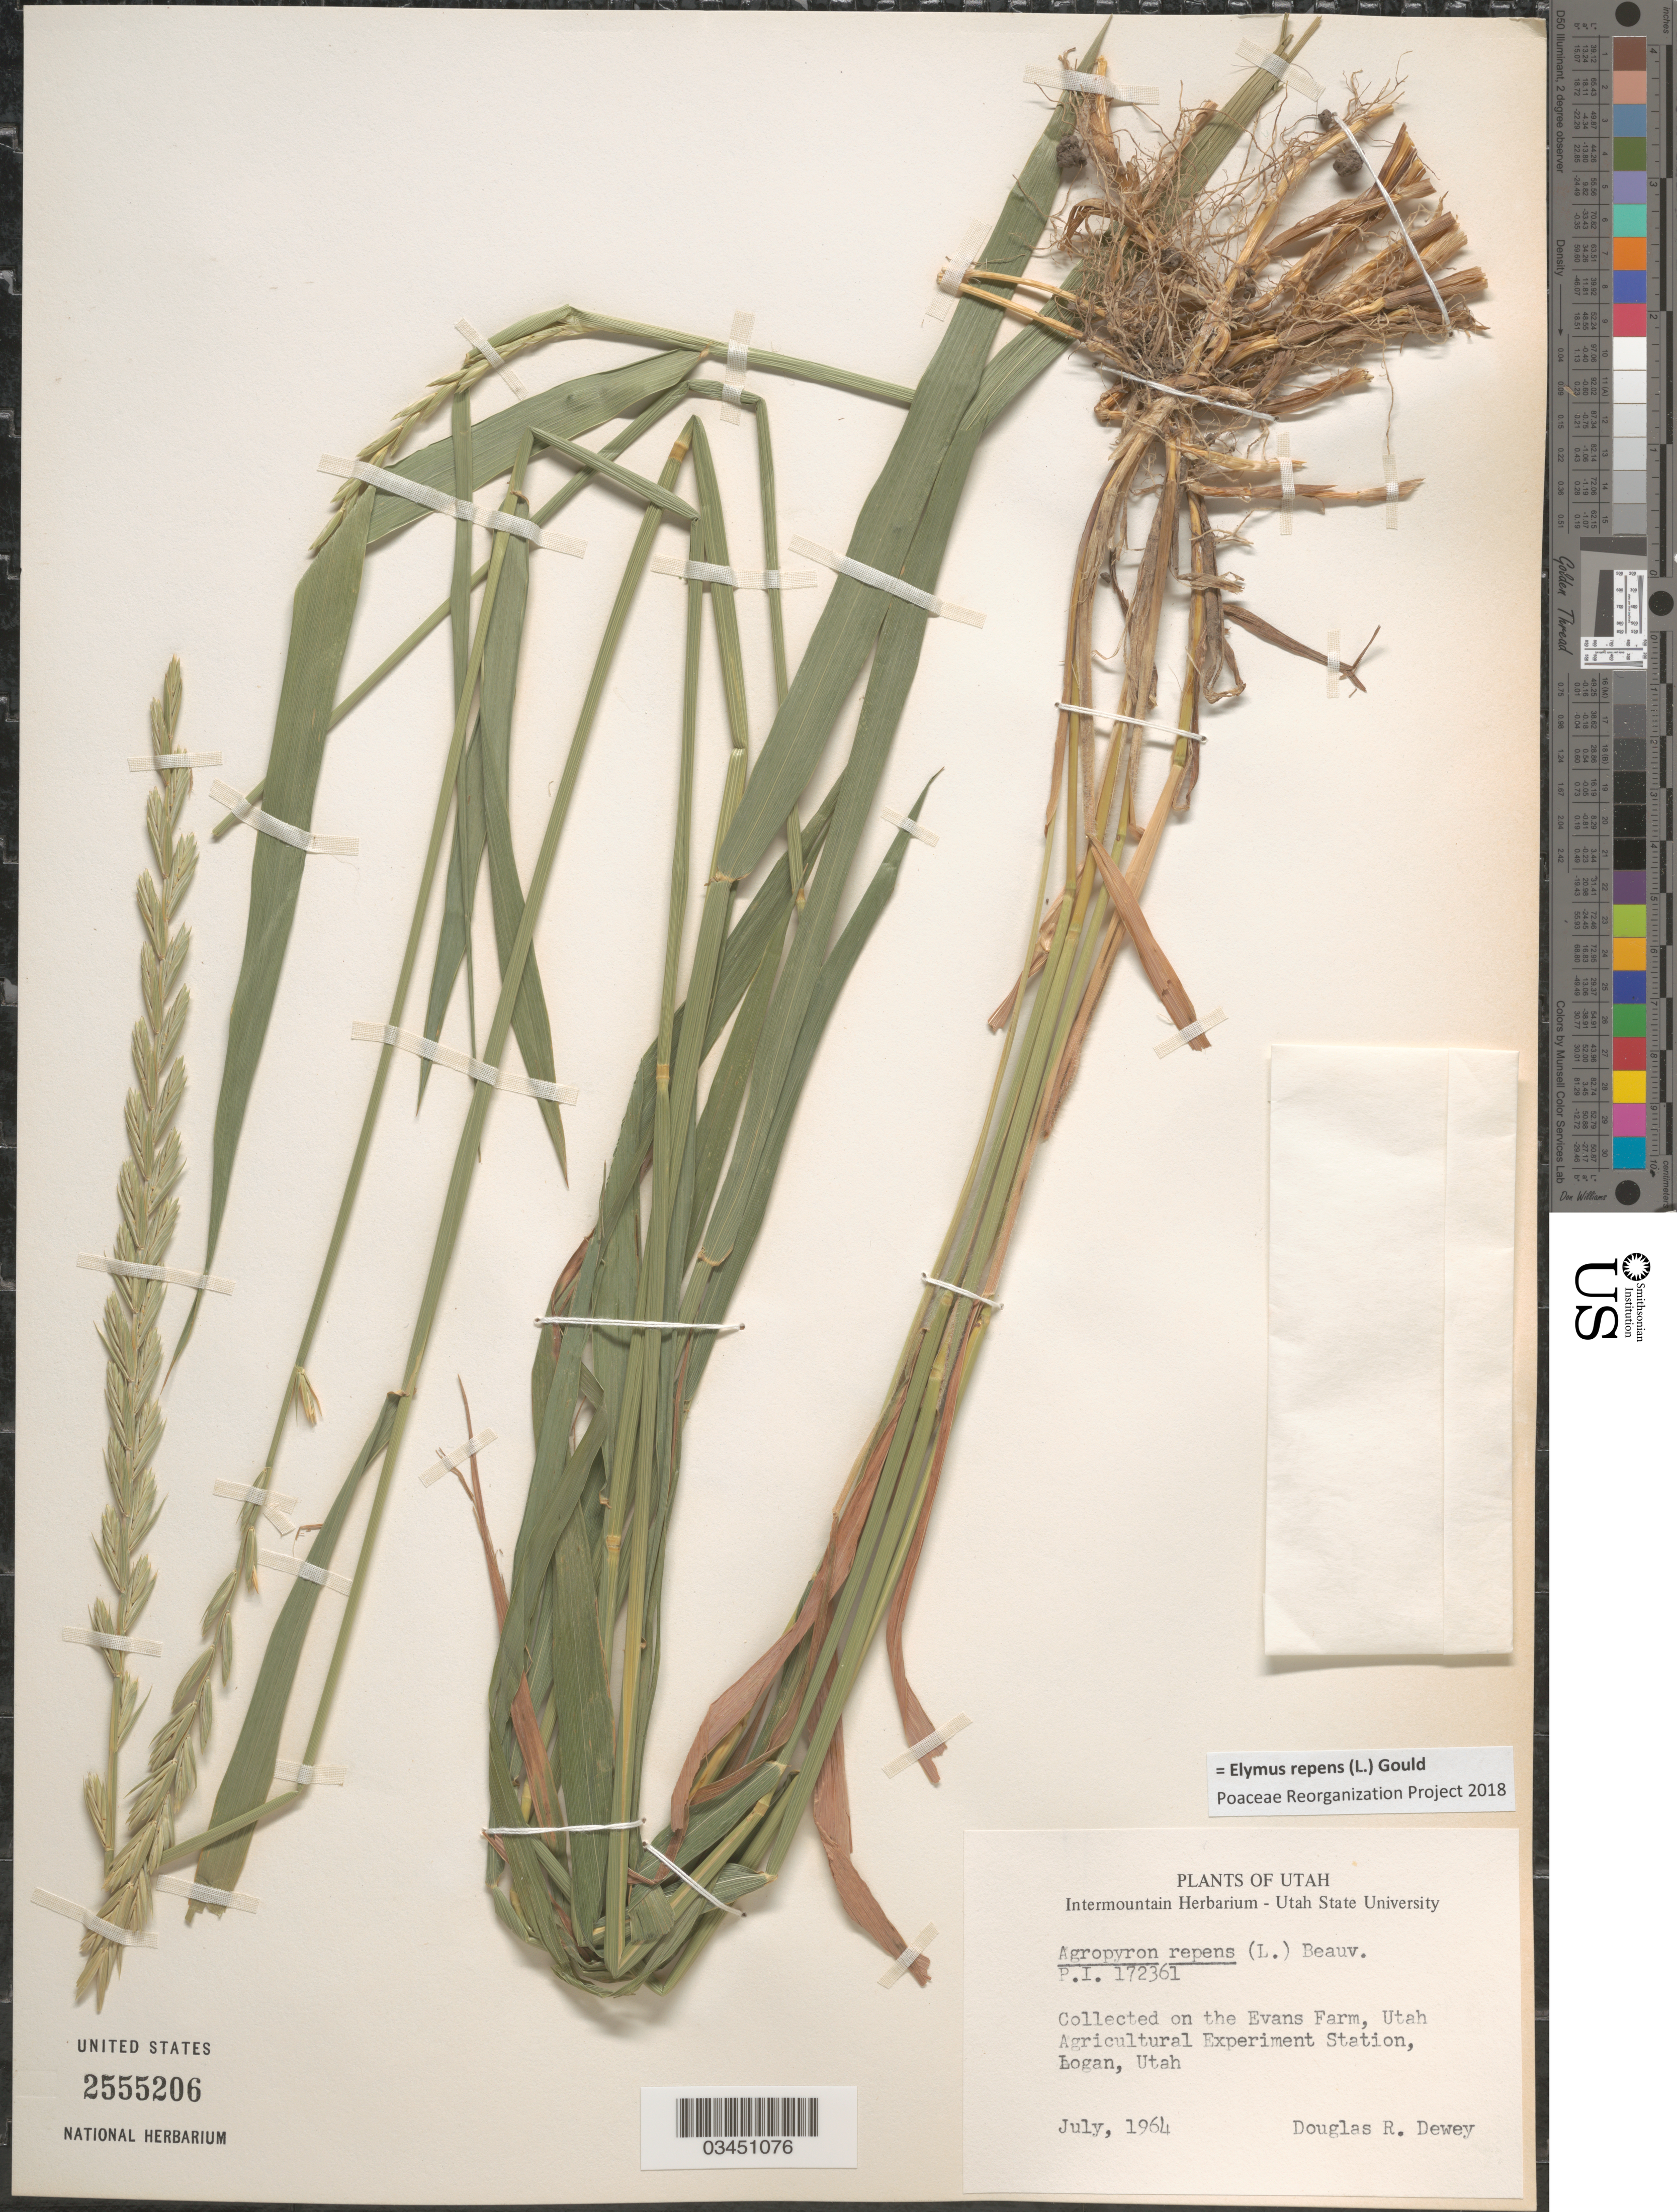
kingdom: Plantae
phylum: Tracheophyta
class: Liliopsida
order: Poales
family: Poaceae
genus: Elymus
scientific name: Elymus repens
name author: (L.) Gould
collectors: D. Dewey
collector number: PI172361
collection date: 1964-07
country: United States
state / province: Utah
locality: On the Evans Farm, Utah Agricultural Experiment Station, Logan.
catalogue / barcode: US 2555206